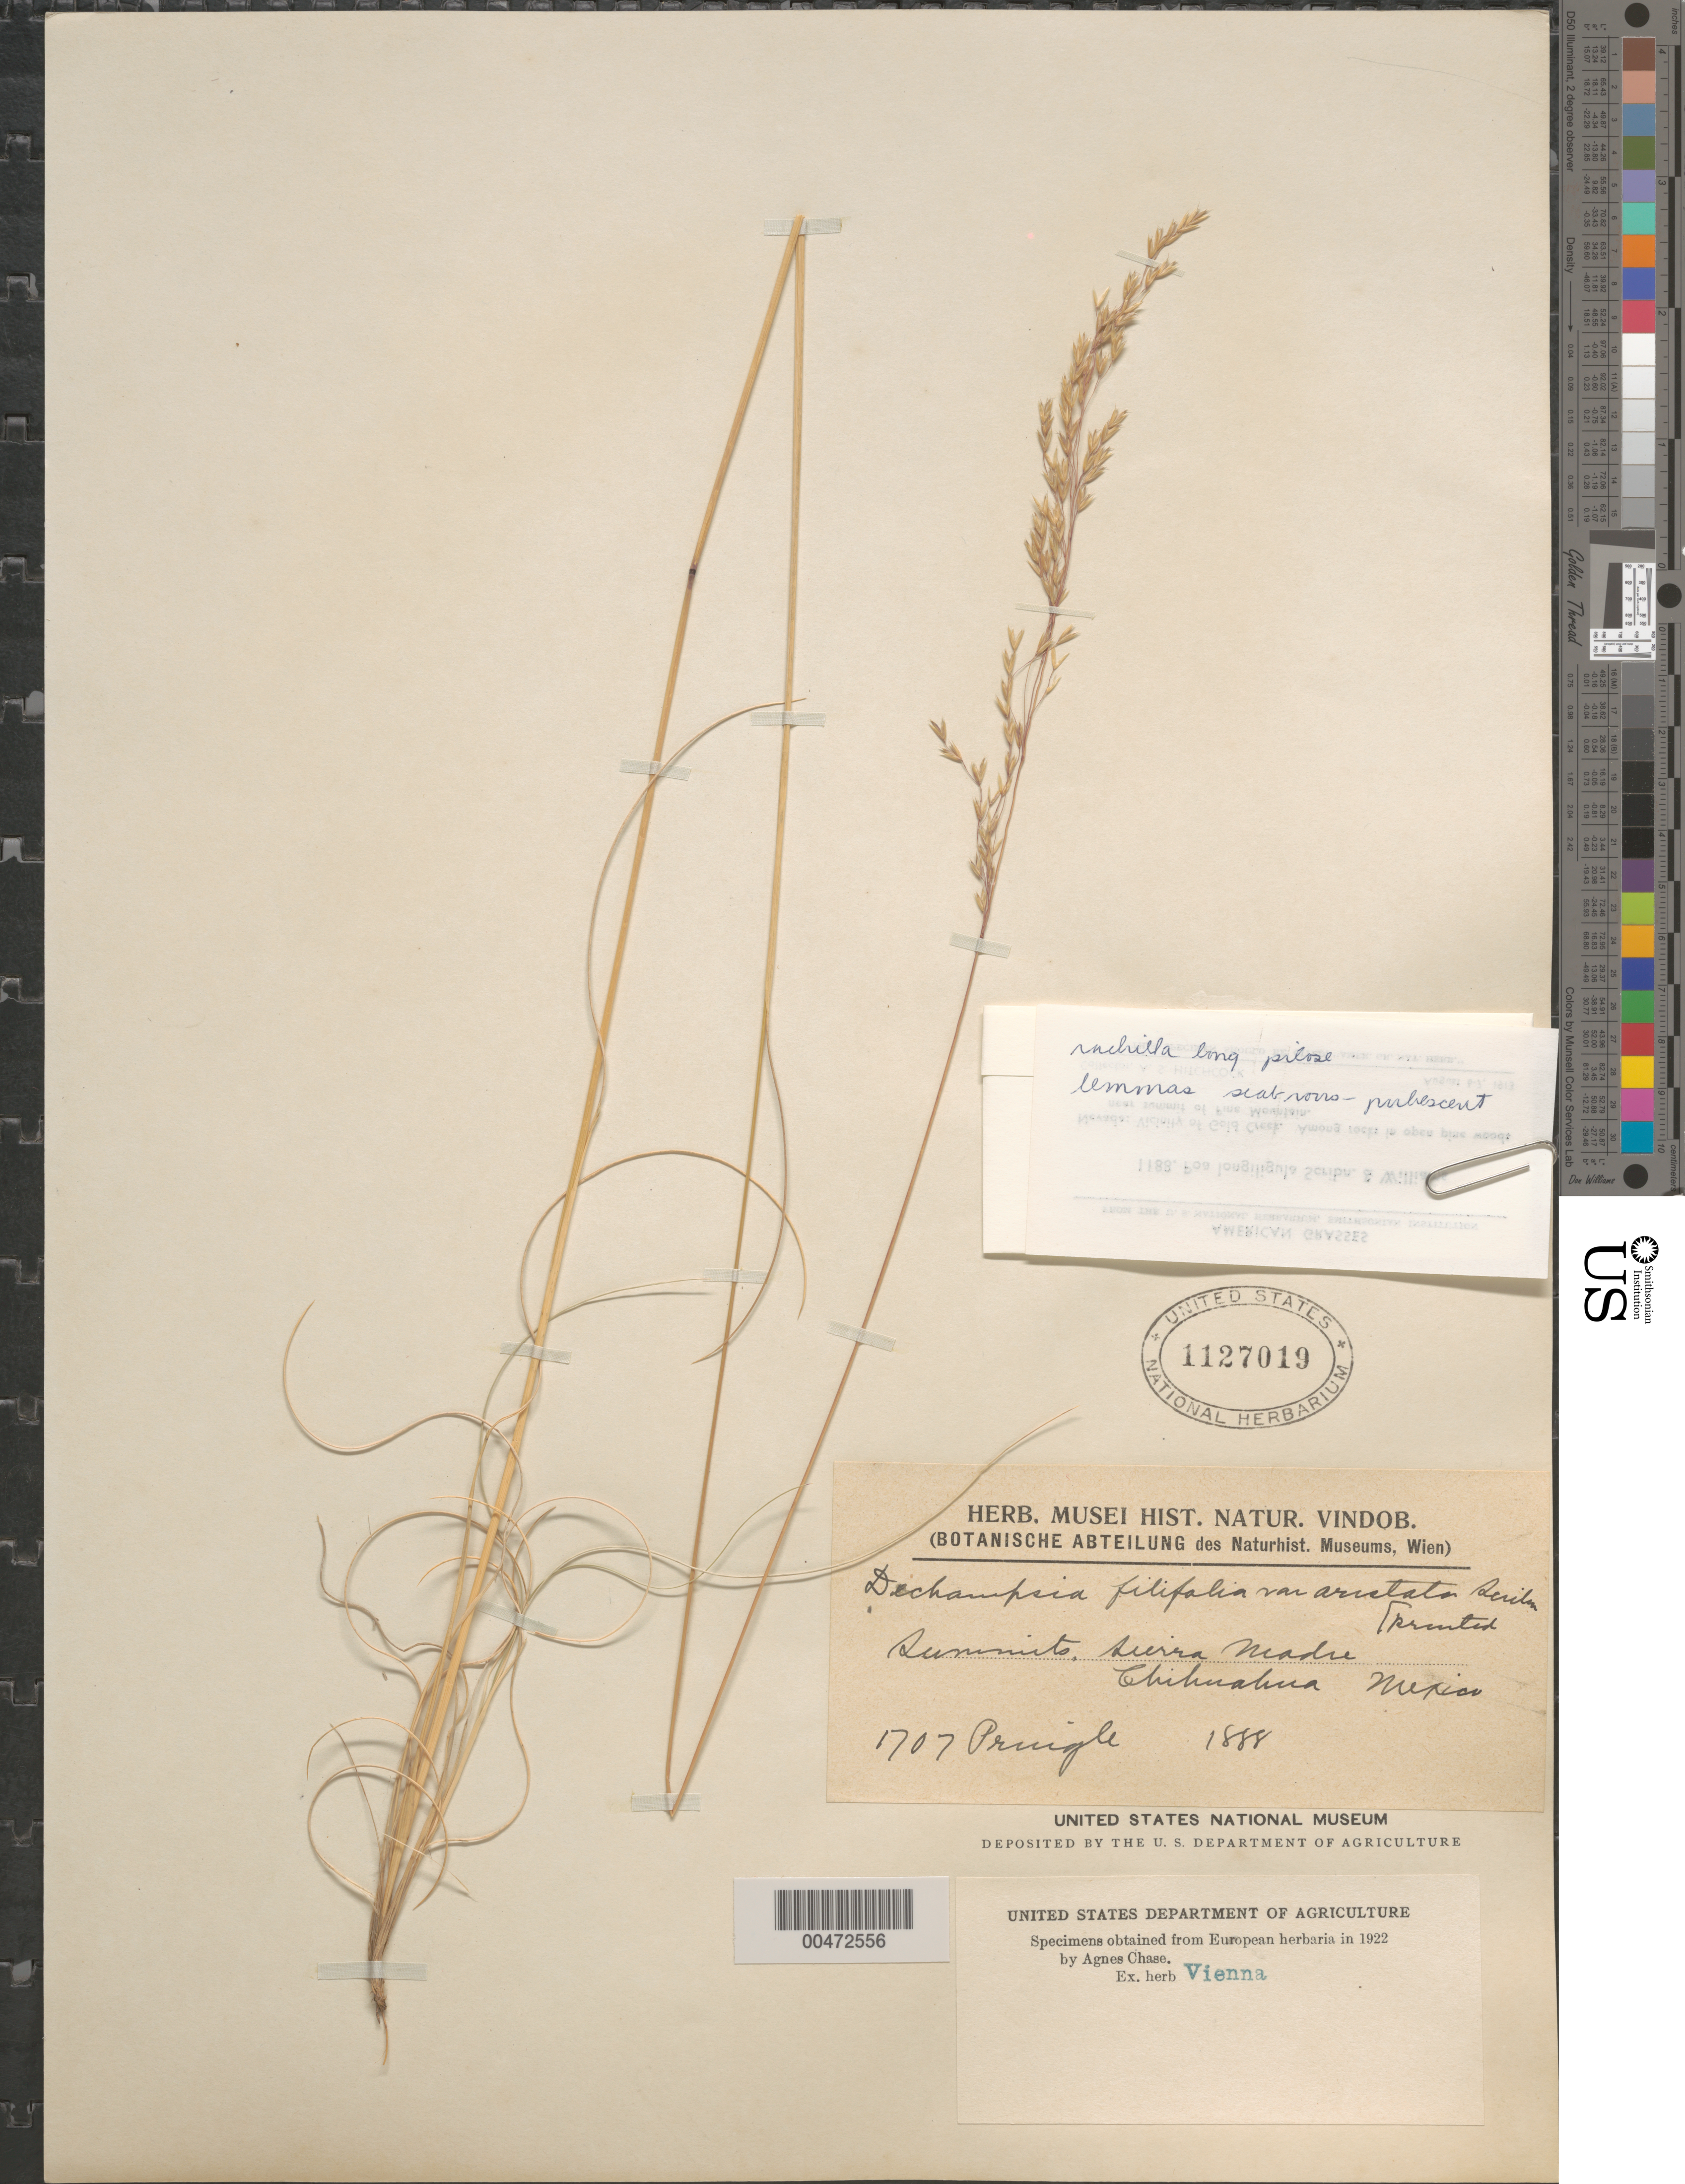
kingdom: Plantae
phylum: Tracheophyta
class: Liliopsida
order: Poales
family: Poaceae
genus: Peyritschia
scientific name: Peyritschia filifolia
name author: (Scribn. ex W.J. Beal) P.M. Peterson et al.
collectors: C. G. Pringle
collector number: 1707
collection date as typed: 1888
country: Mexico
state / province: Chihuahua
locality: Summits, Sierra Madre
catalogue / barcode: US 1127019